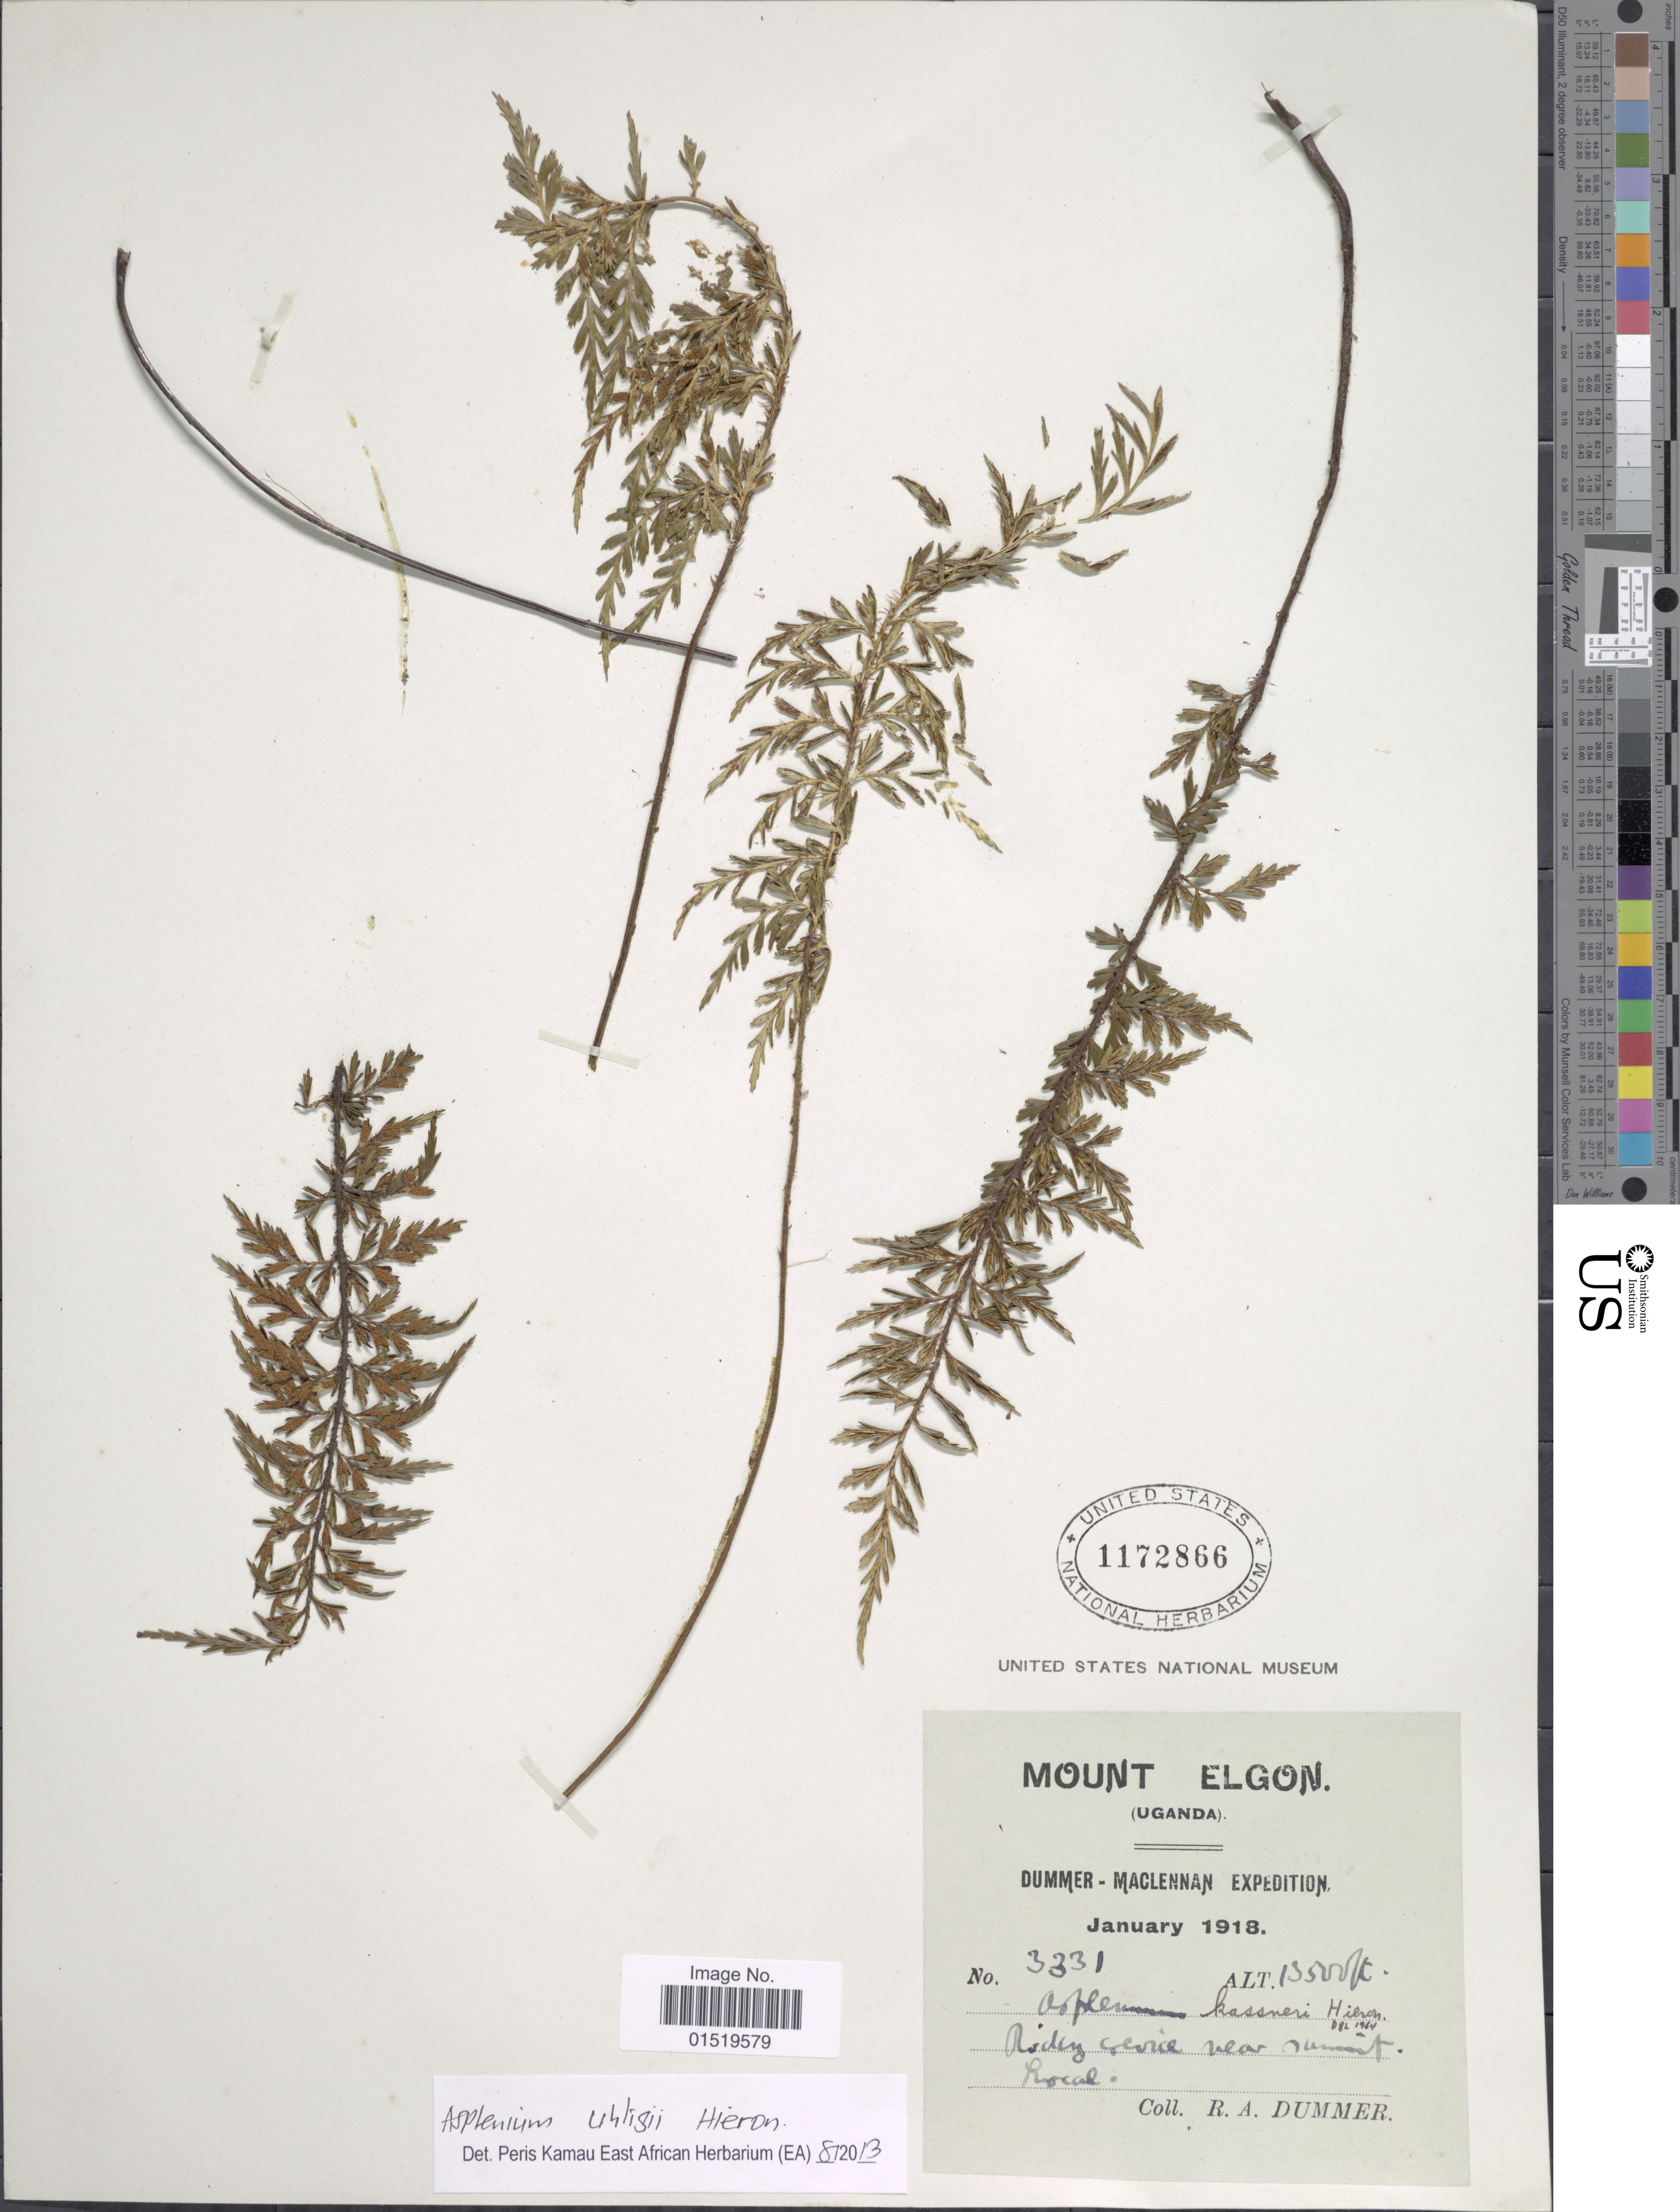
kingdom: Plantae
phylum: Tracheophyta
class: Polypodiopsida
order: Polypodiales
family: Aspleniaceae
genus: Asplenium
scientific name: Asplenium uhligii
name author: Hieron.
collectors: R. Dümmer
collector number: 3331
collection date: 1918-01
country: Uganda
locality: Mount Elgon, Rocky crevice near summit.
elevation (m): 4115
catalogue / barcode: US 1172866